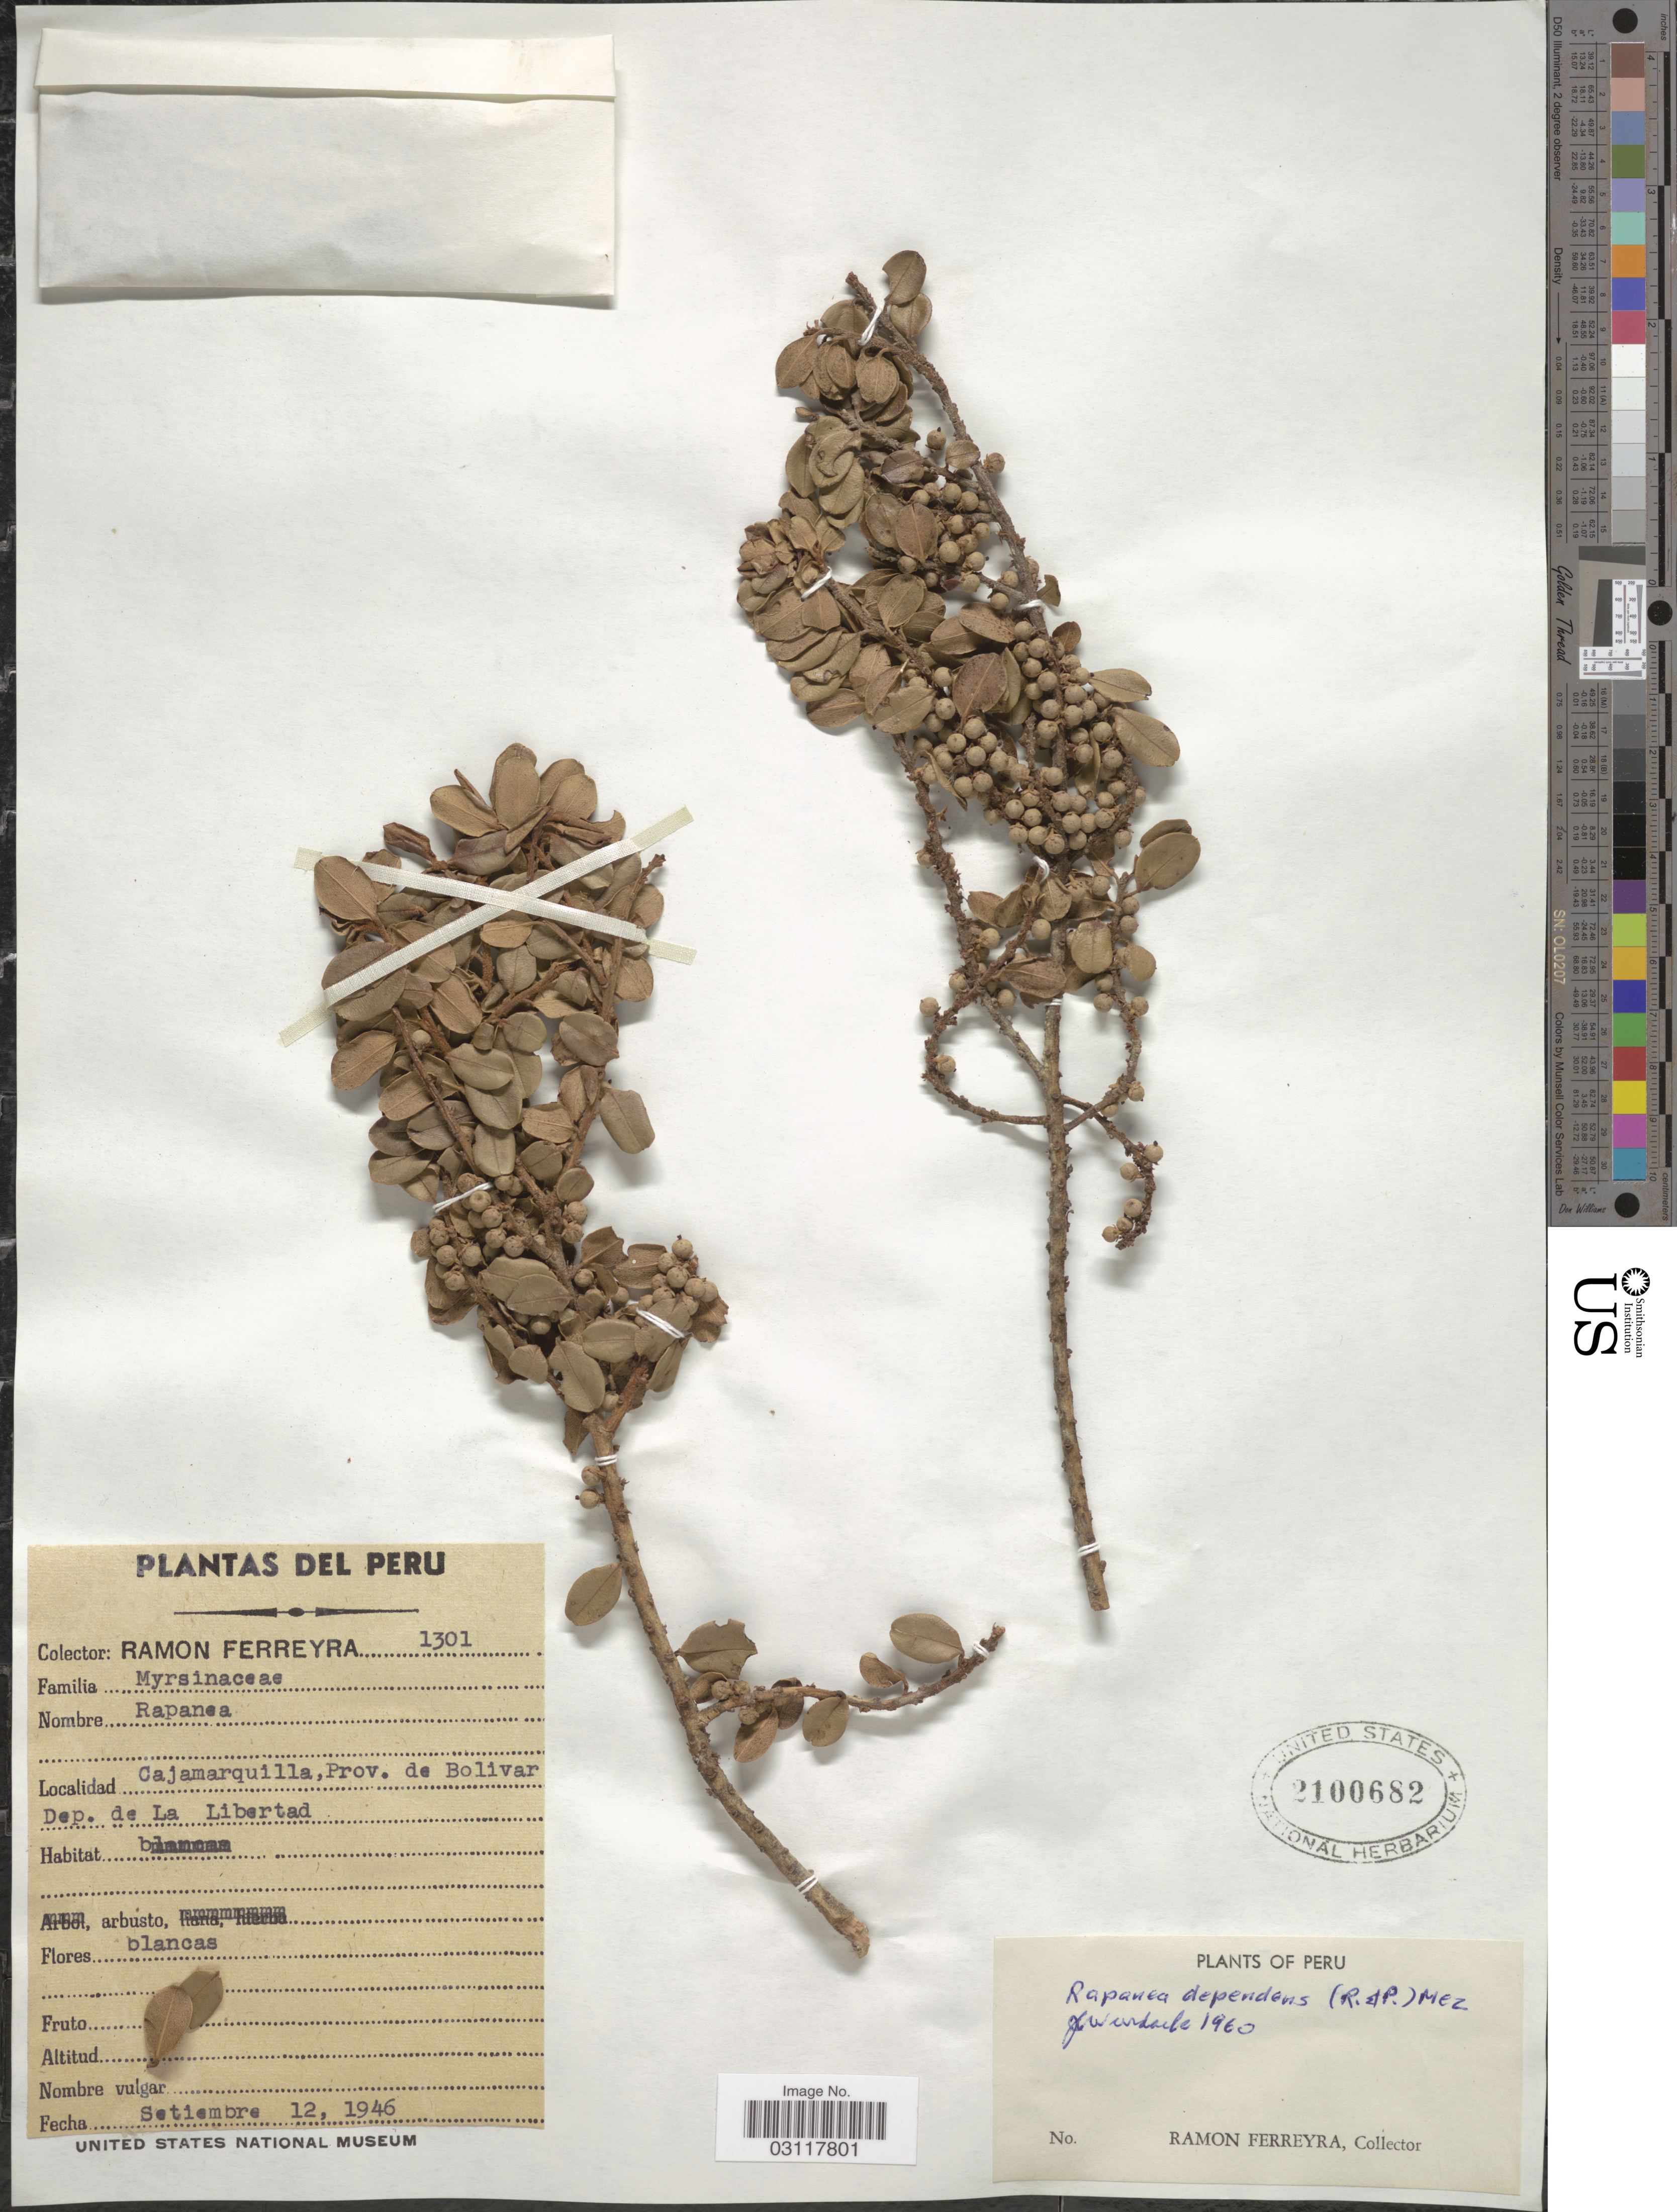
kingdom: Plantae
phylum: Tracheophyta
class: Magnoliopsida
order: Ericales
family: Primulaceae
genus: Rapanea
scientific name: Rapanea dependens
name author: (Ruiz & Pav.) Mez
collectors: R. A. Ferreyra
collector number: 1301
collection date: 1946-09-12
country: Peru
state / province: La Libertad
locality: Cajamarquilla, Prov. de Bolivar. Dep. de La Libertad.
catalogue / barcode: US 2100682